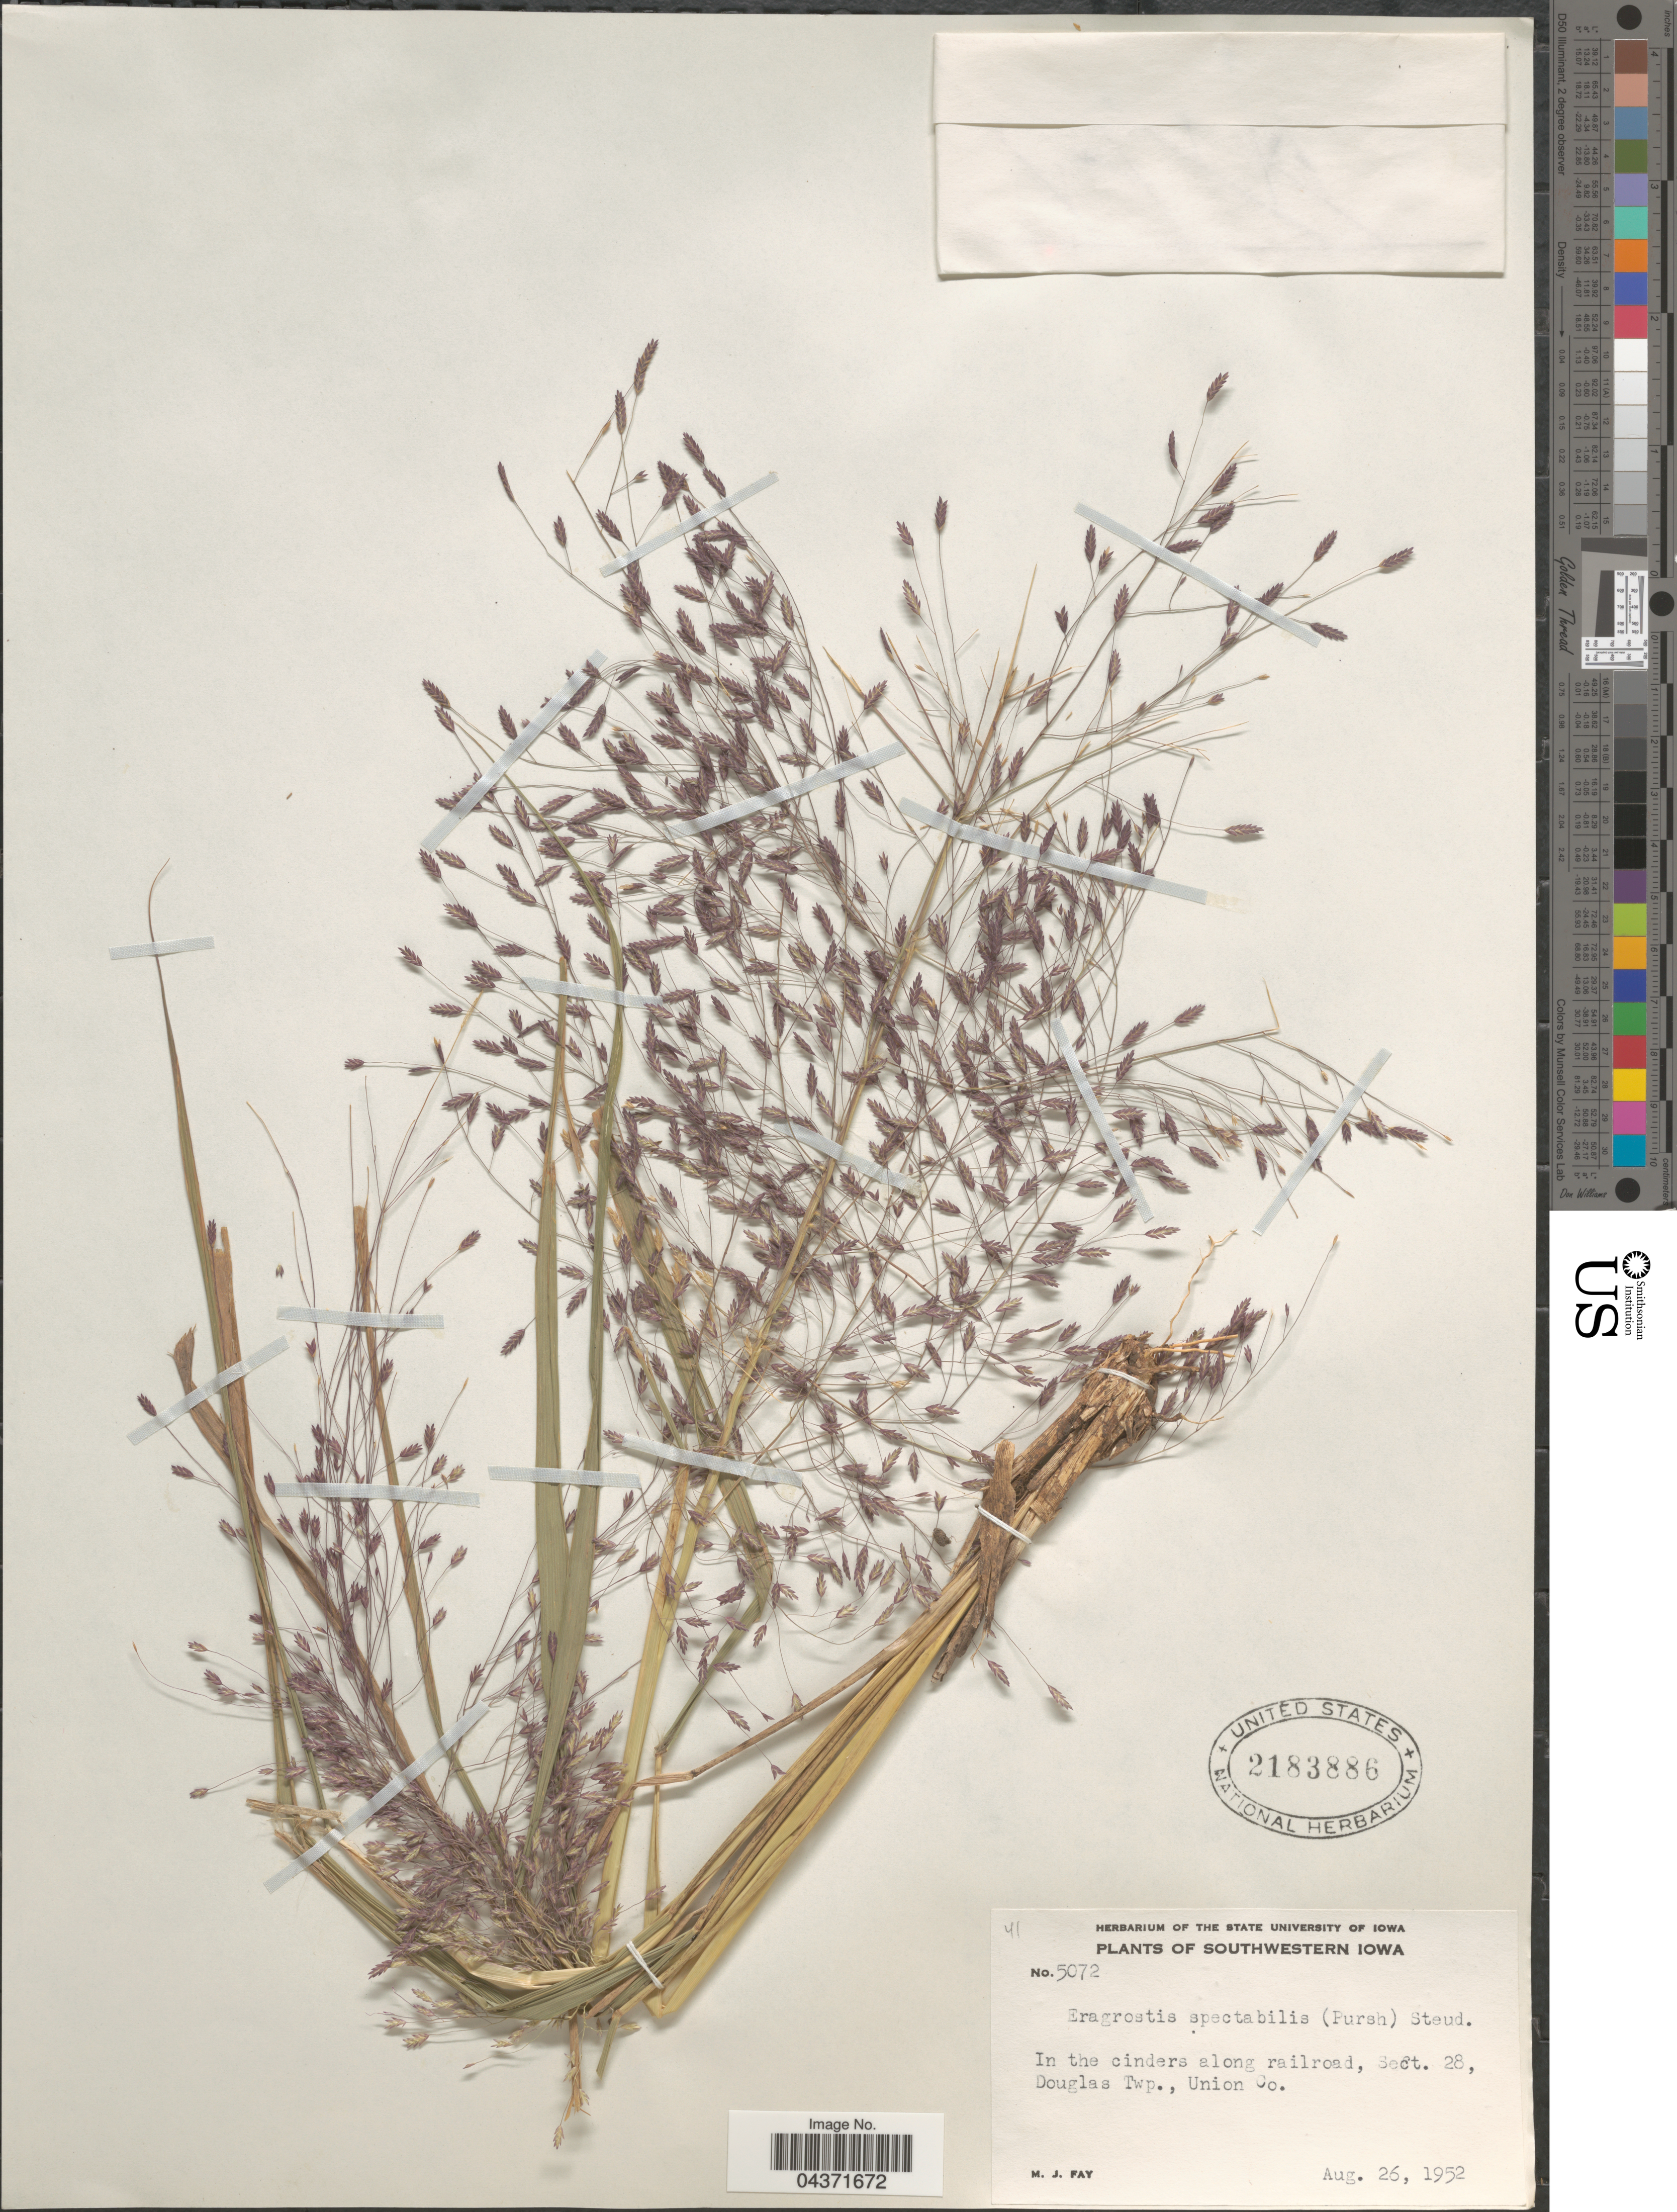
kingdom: Plantae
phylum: Tracheophyta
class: Liliopsida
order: Poales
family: Poaceae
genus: Eragrostis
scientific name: Eragrostis spectabilis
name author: (Pursh) Steud.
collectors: M. Fay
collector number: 5072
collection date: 1952-08-26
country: United States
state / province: Iowa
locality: Southwestern Iowa. In the cinders along railroad, Sect. 28, Douglas Twp., Union Co.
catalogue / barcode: US 2183886